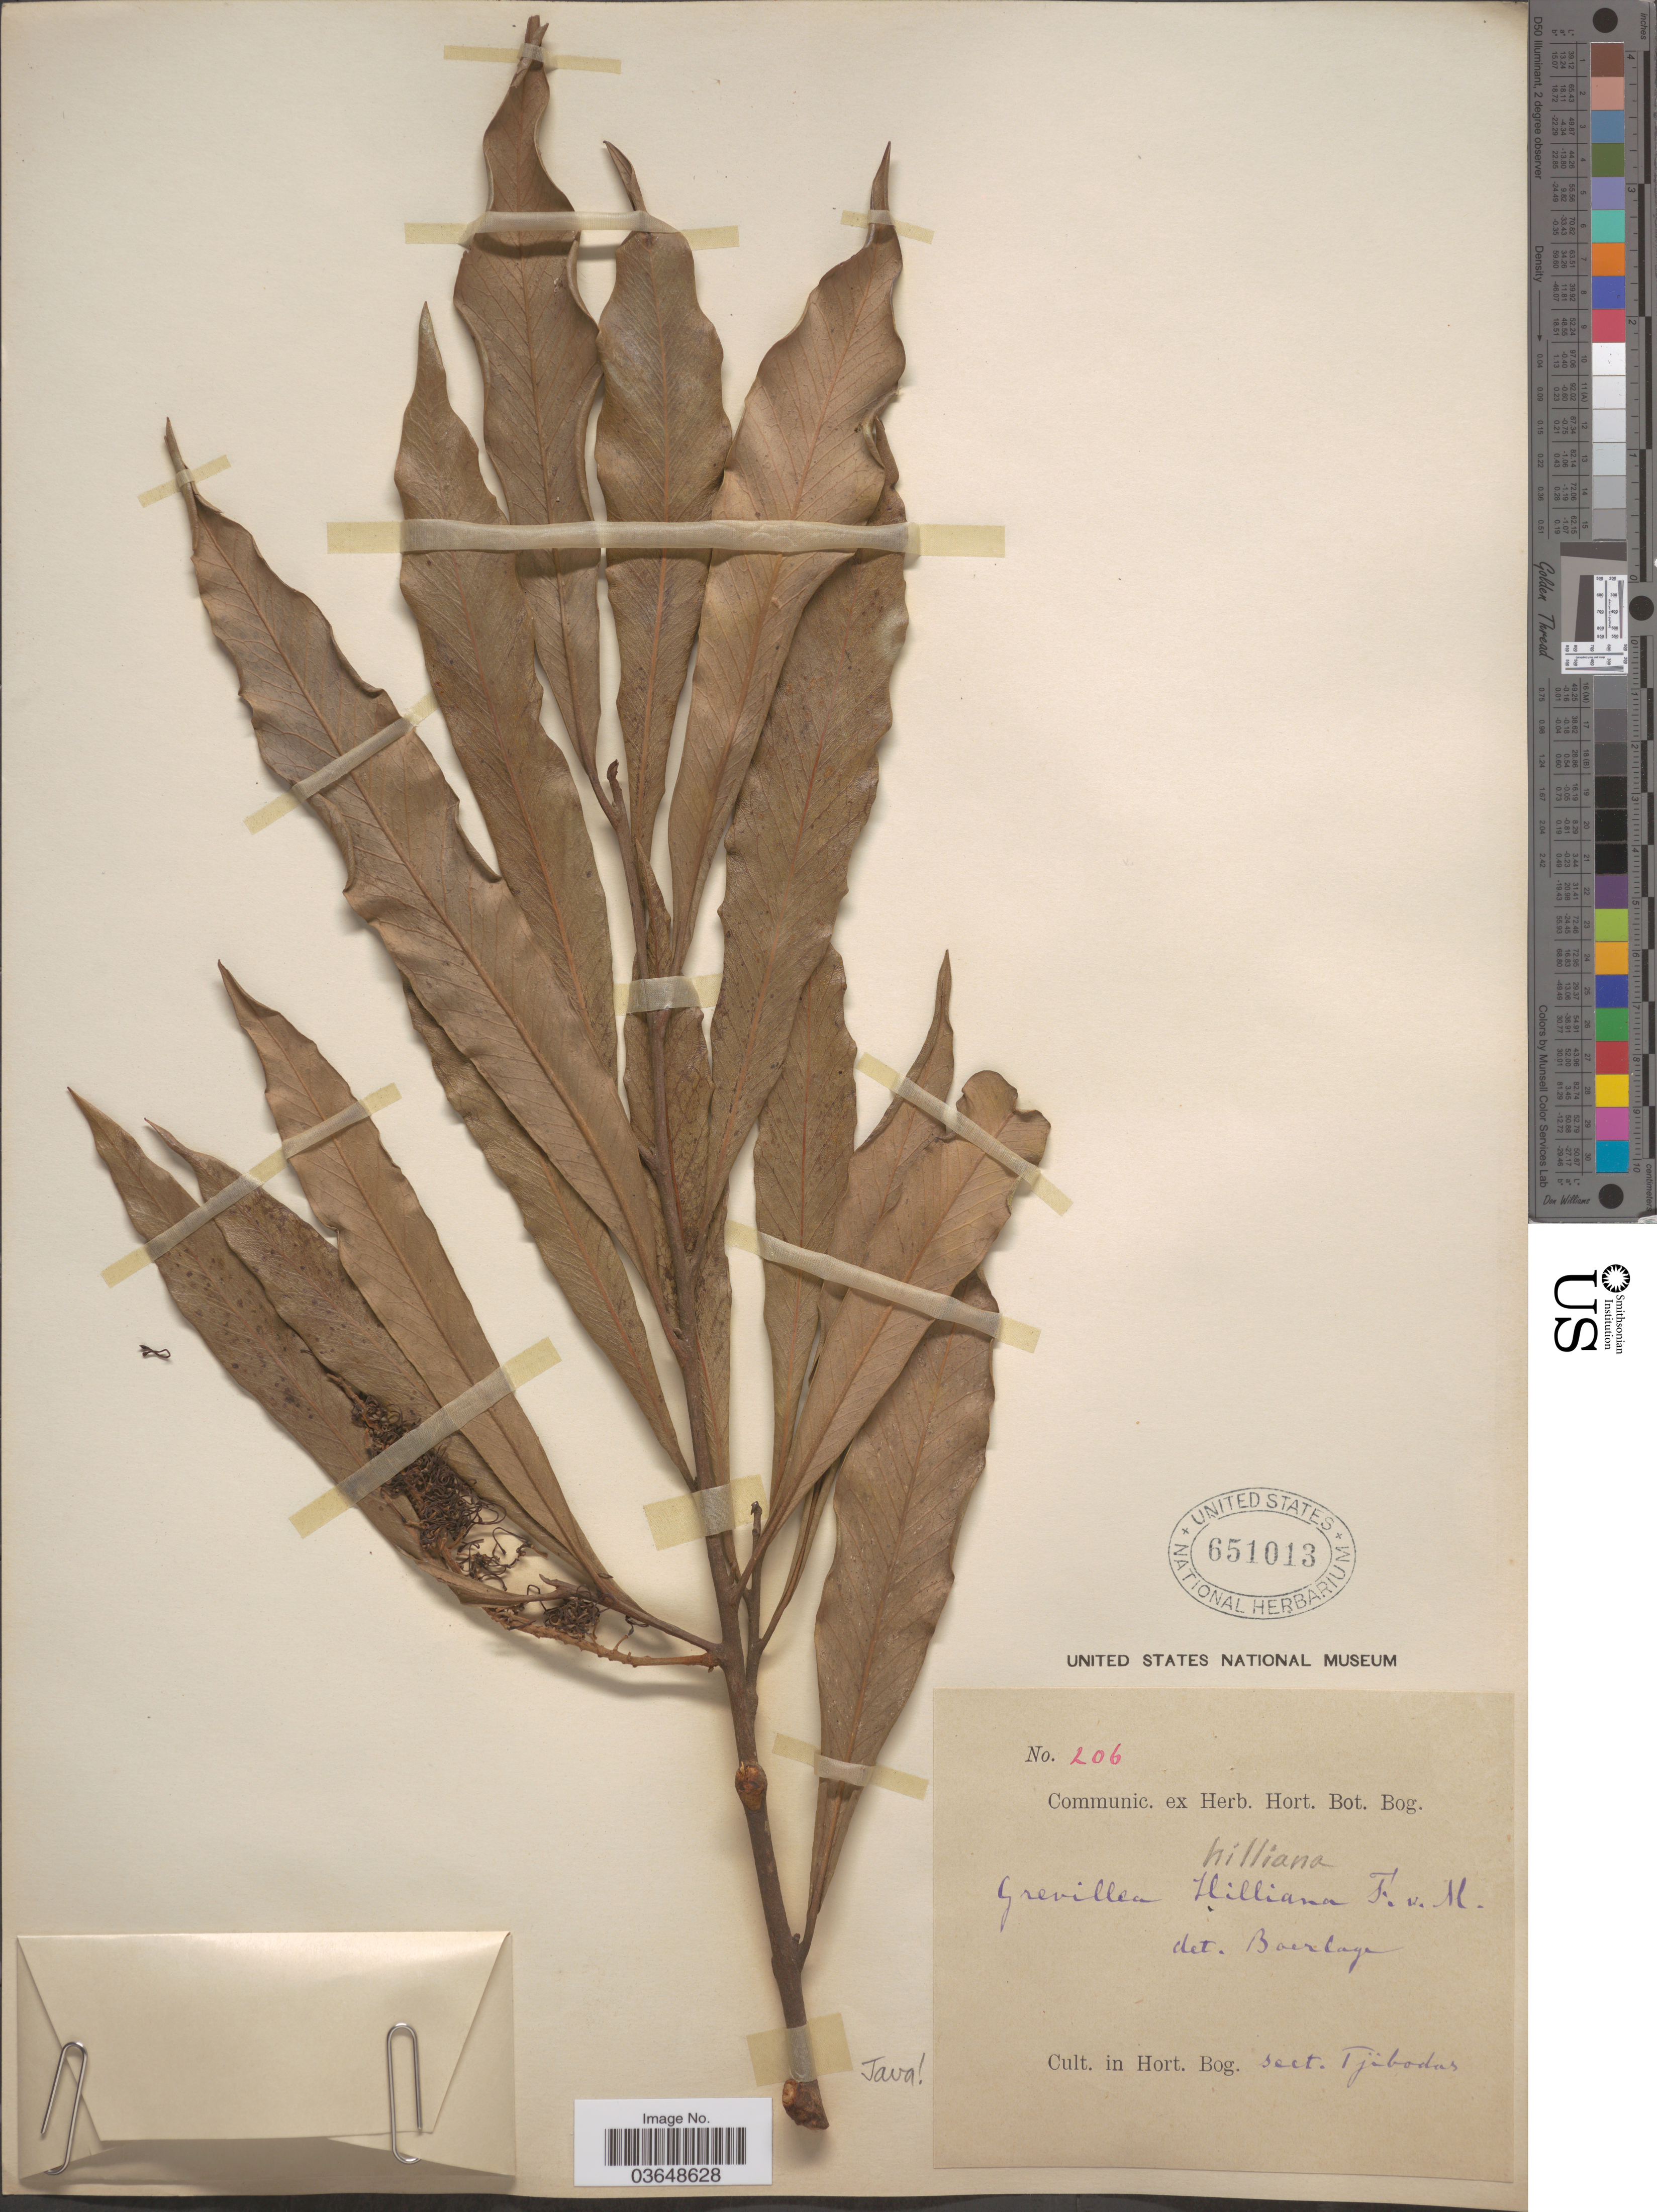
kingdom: Plantae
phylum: Tracheophyta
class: Magnoliopsida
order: Proteales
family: Proteaceae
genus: Grevillea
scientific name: Grevillea hilliana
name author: F. Muell.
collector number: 206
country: Indonesia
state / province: Java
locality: Hort. Bog. sect. Tjibodas.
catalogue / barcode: US 651013